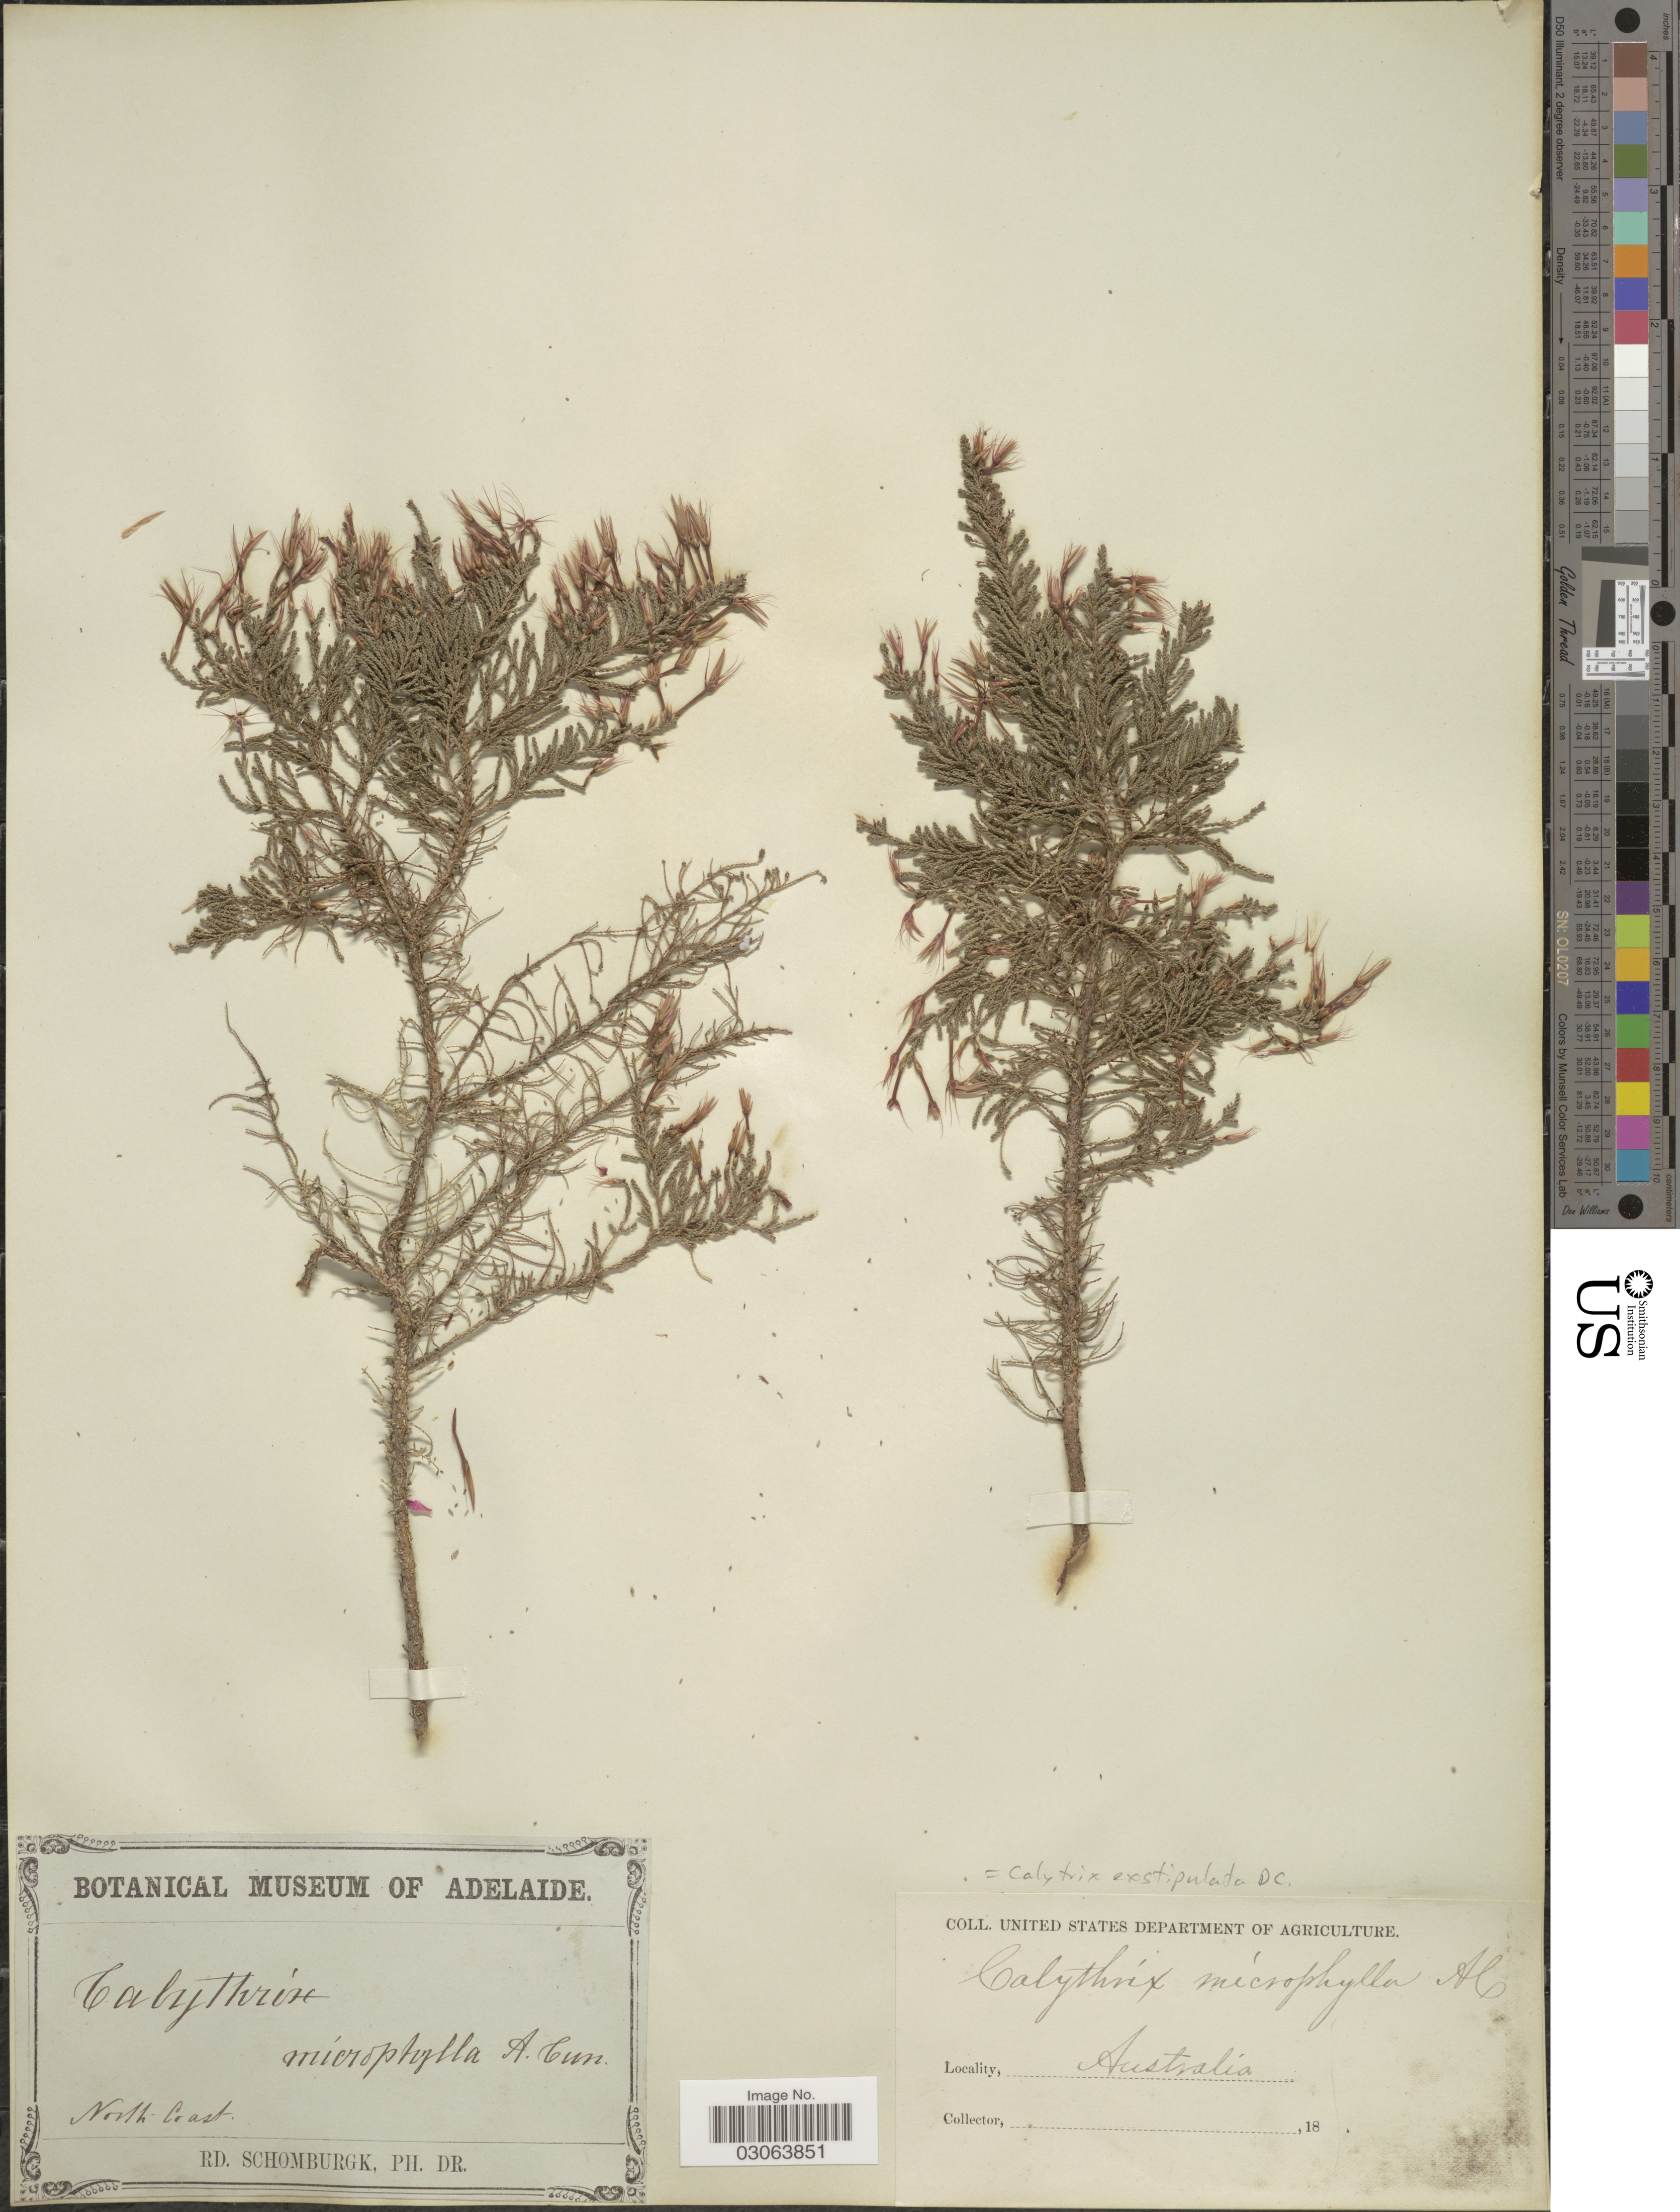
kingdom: Plantae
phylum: Tracheophyta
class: Magnoliopsida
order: Myrtales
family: Myrtaceae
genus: Calytrix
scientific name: Calytrix exstipulata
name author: D.C.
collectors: M. R. Schomburgk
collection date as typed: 18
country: Australia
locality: North Coast.